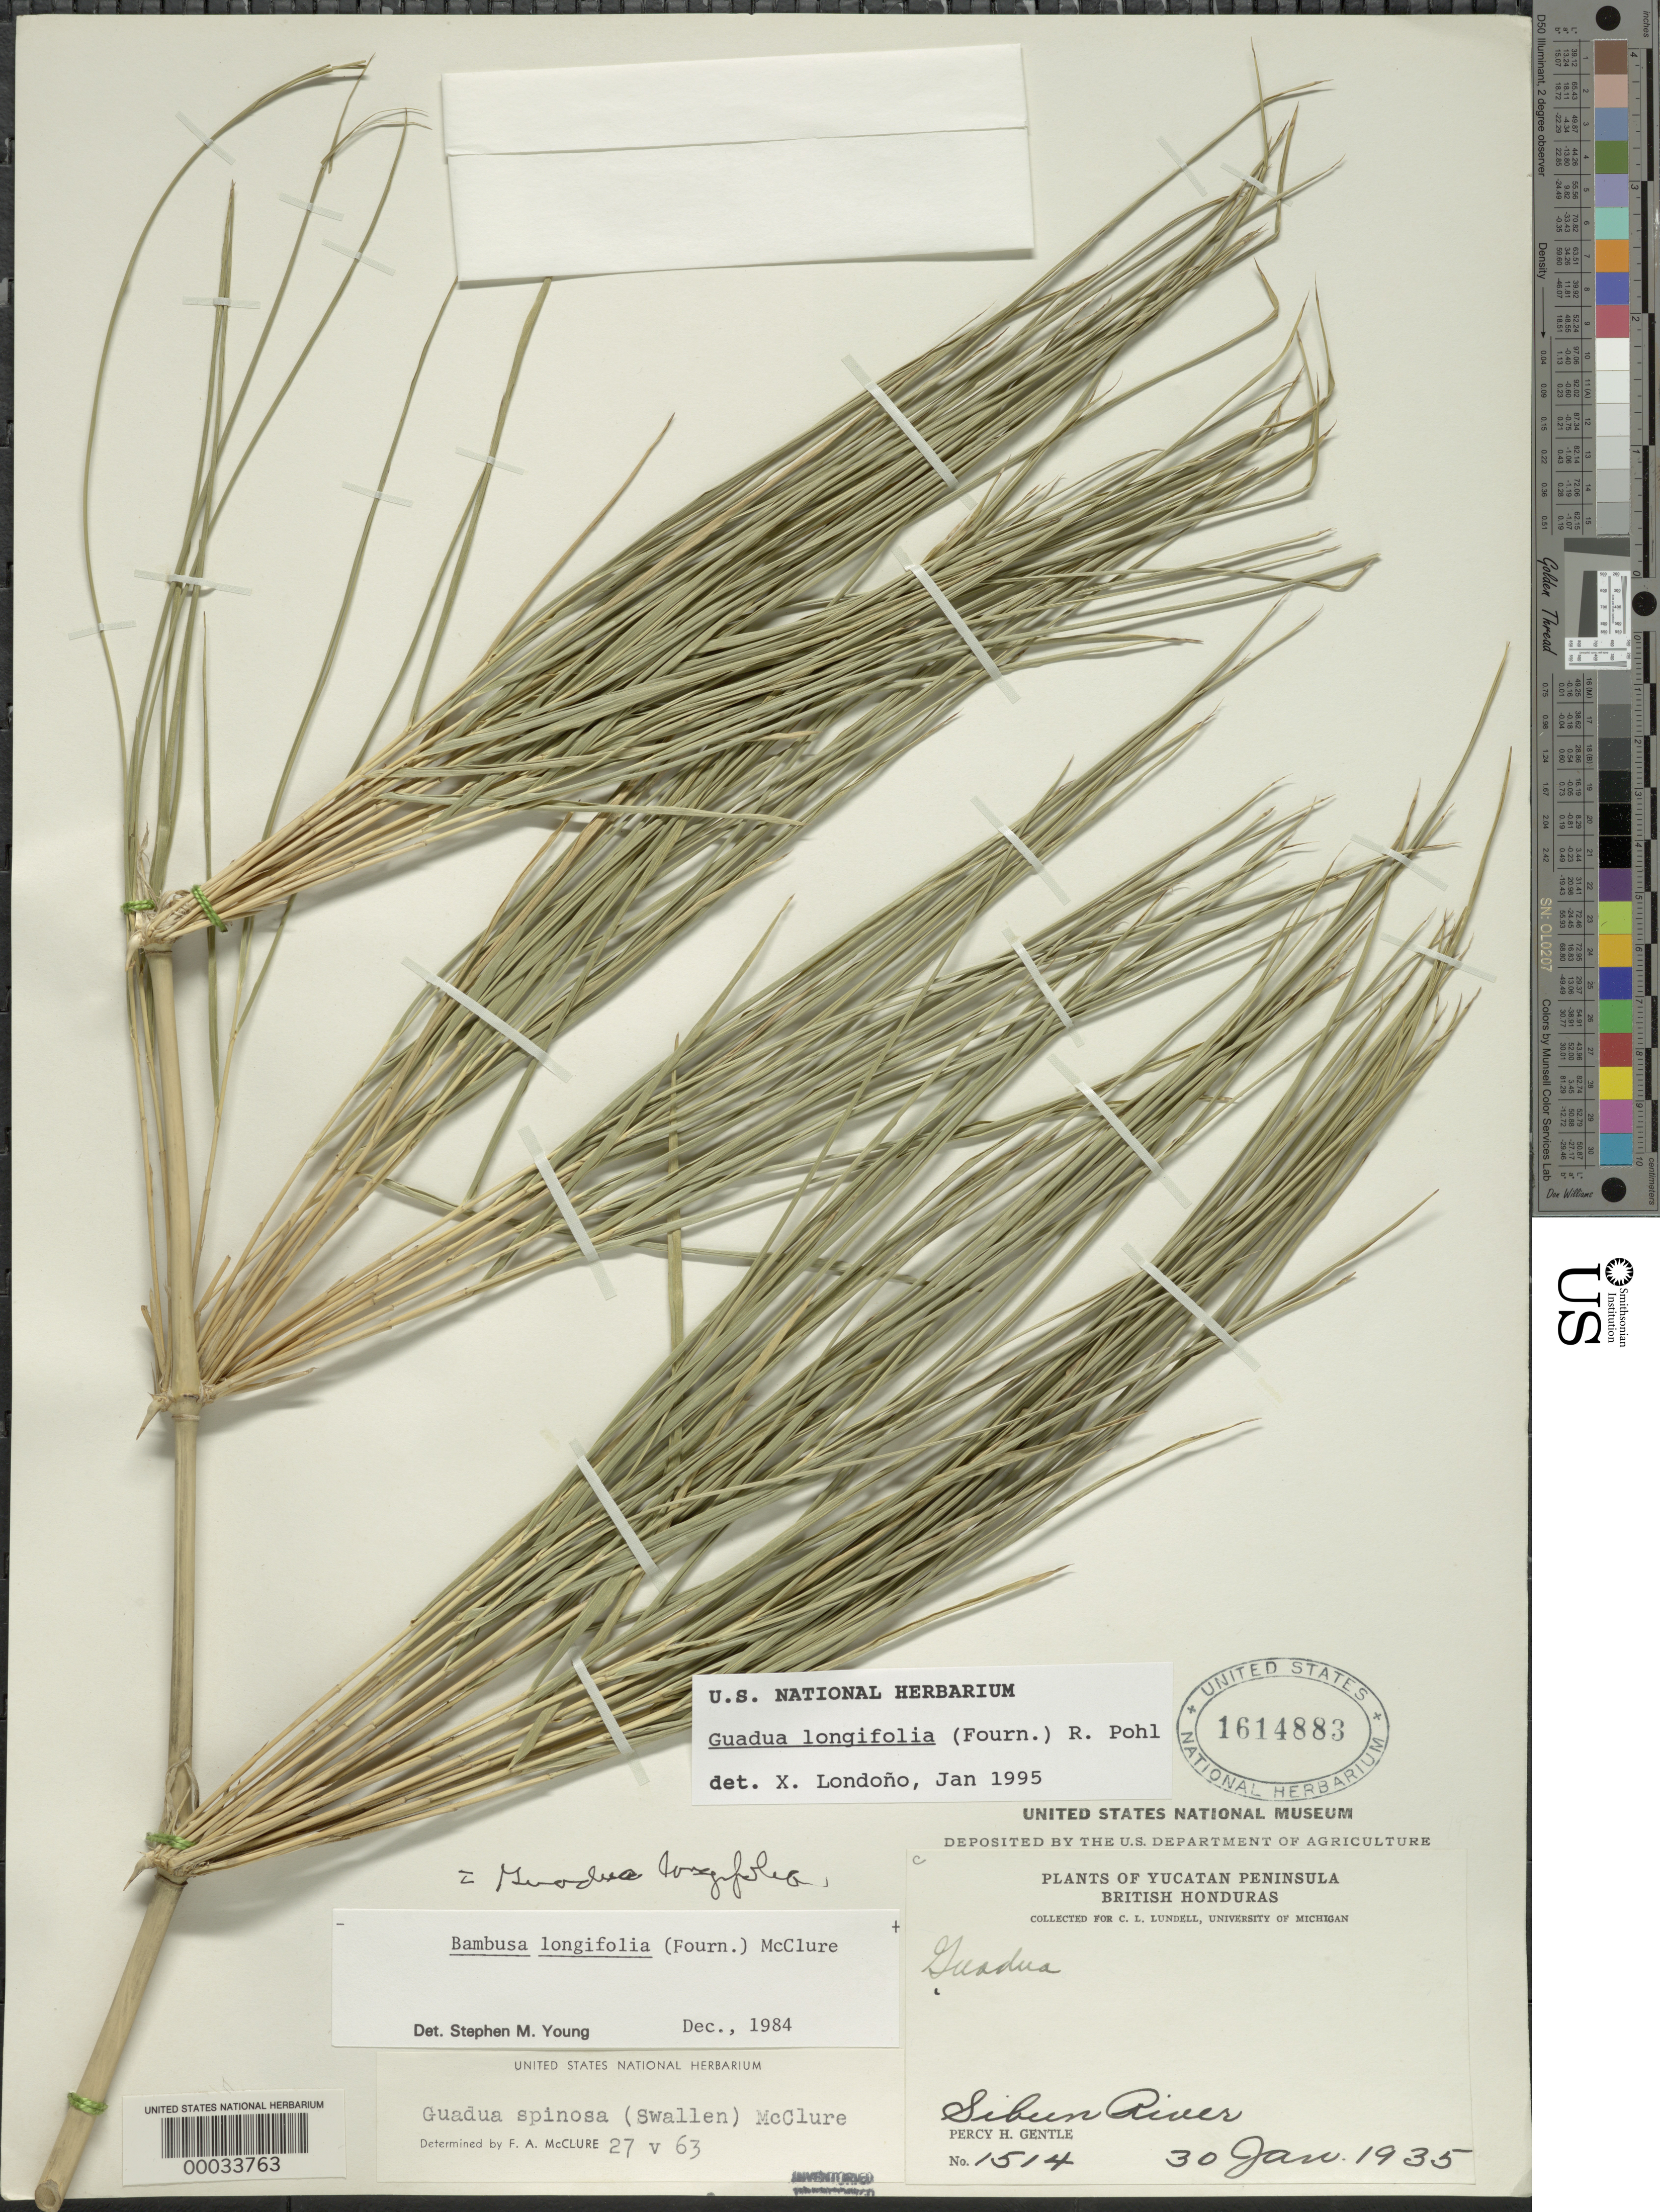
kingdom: Plantae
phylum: Tracheophyta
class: Liliopsida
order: Poales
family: Poaceae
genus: Guadua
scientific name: Guadua longifolia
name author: (E. Fourn.) R.W. Pohl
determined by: Londoño, X., (TULV), Jardin Botanico "Juan Maria Cespedes"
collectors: P. H. Gentle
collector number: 1514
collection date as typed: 30 Jan 1935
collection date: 1935-01-30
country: Belize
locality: Sibun River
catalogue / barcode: US 1614883